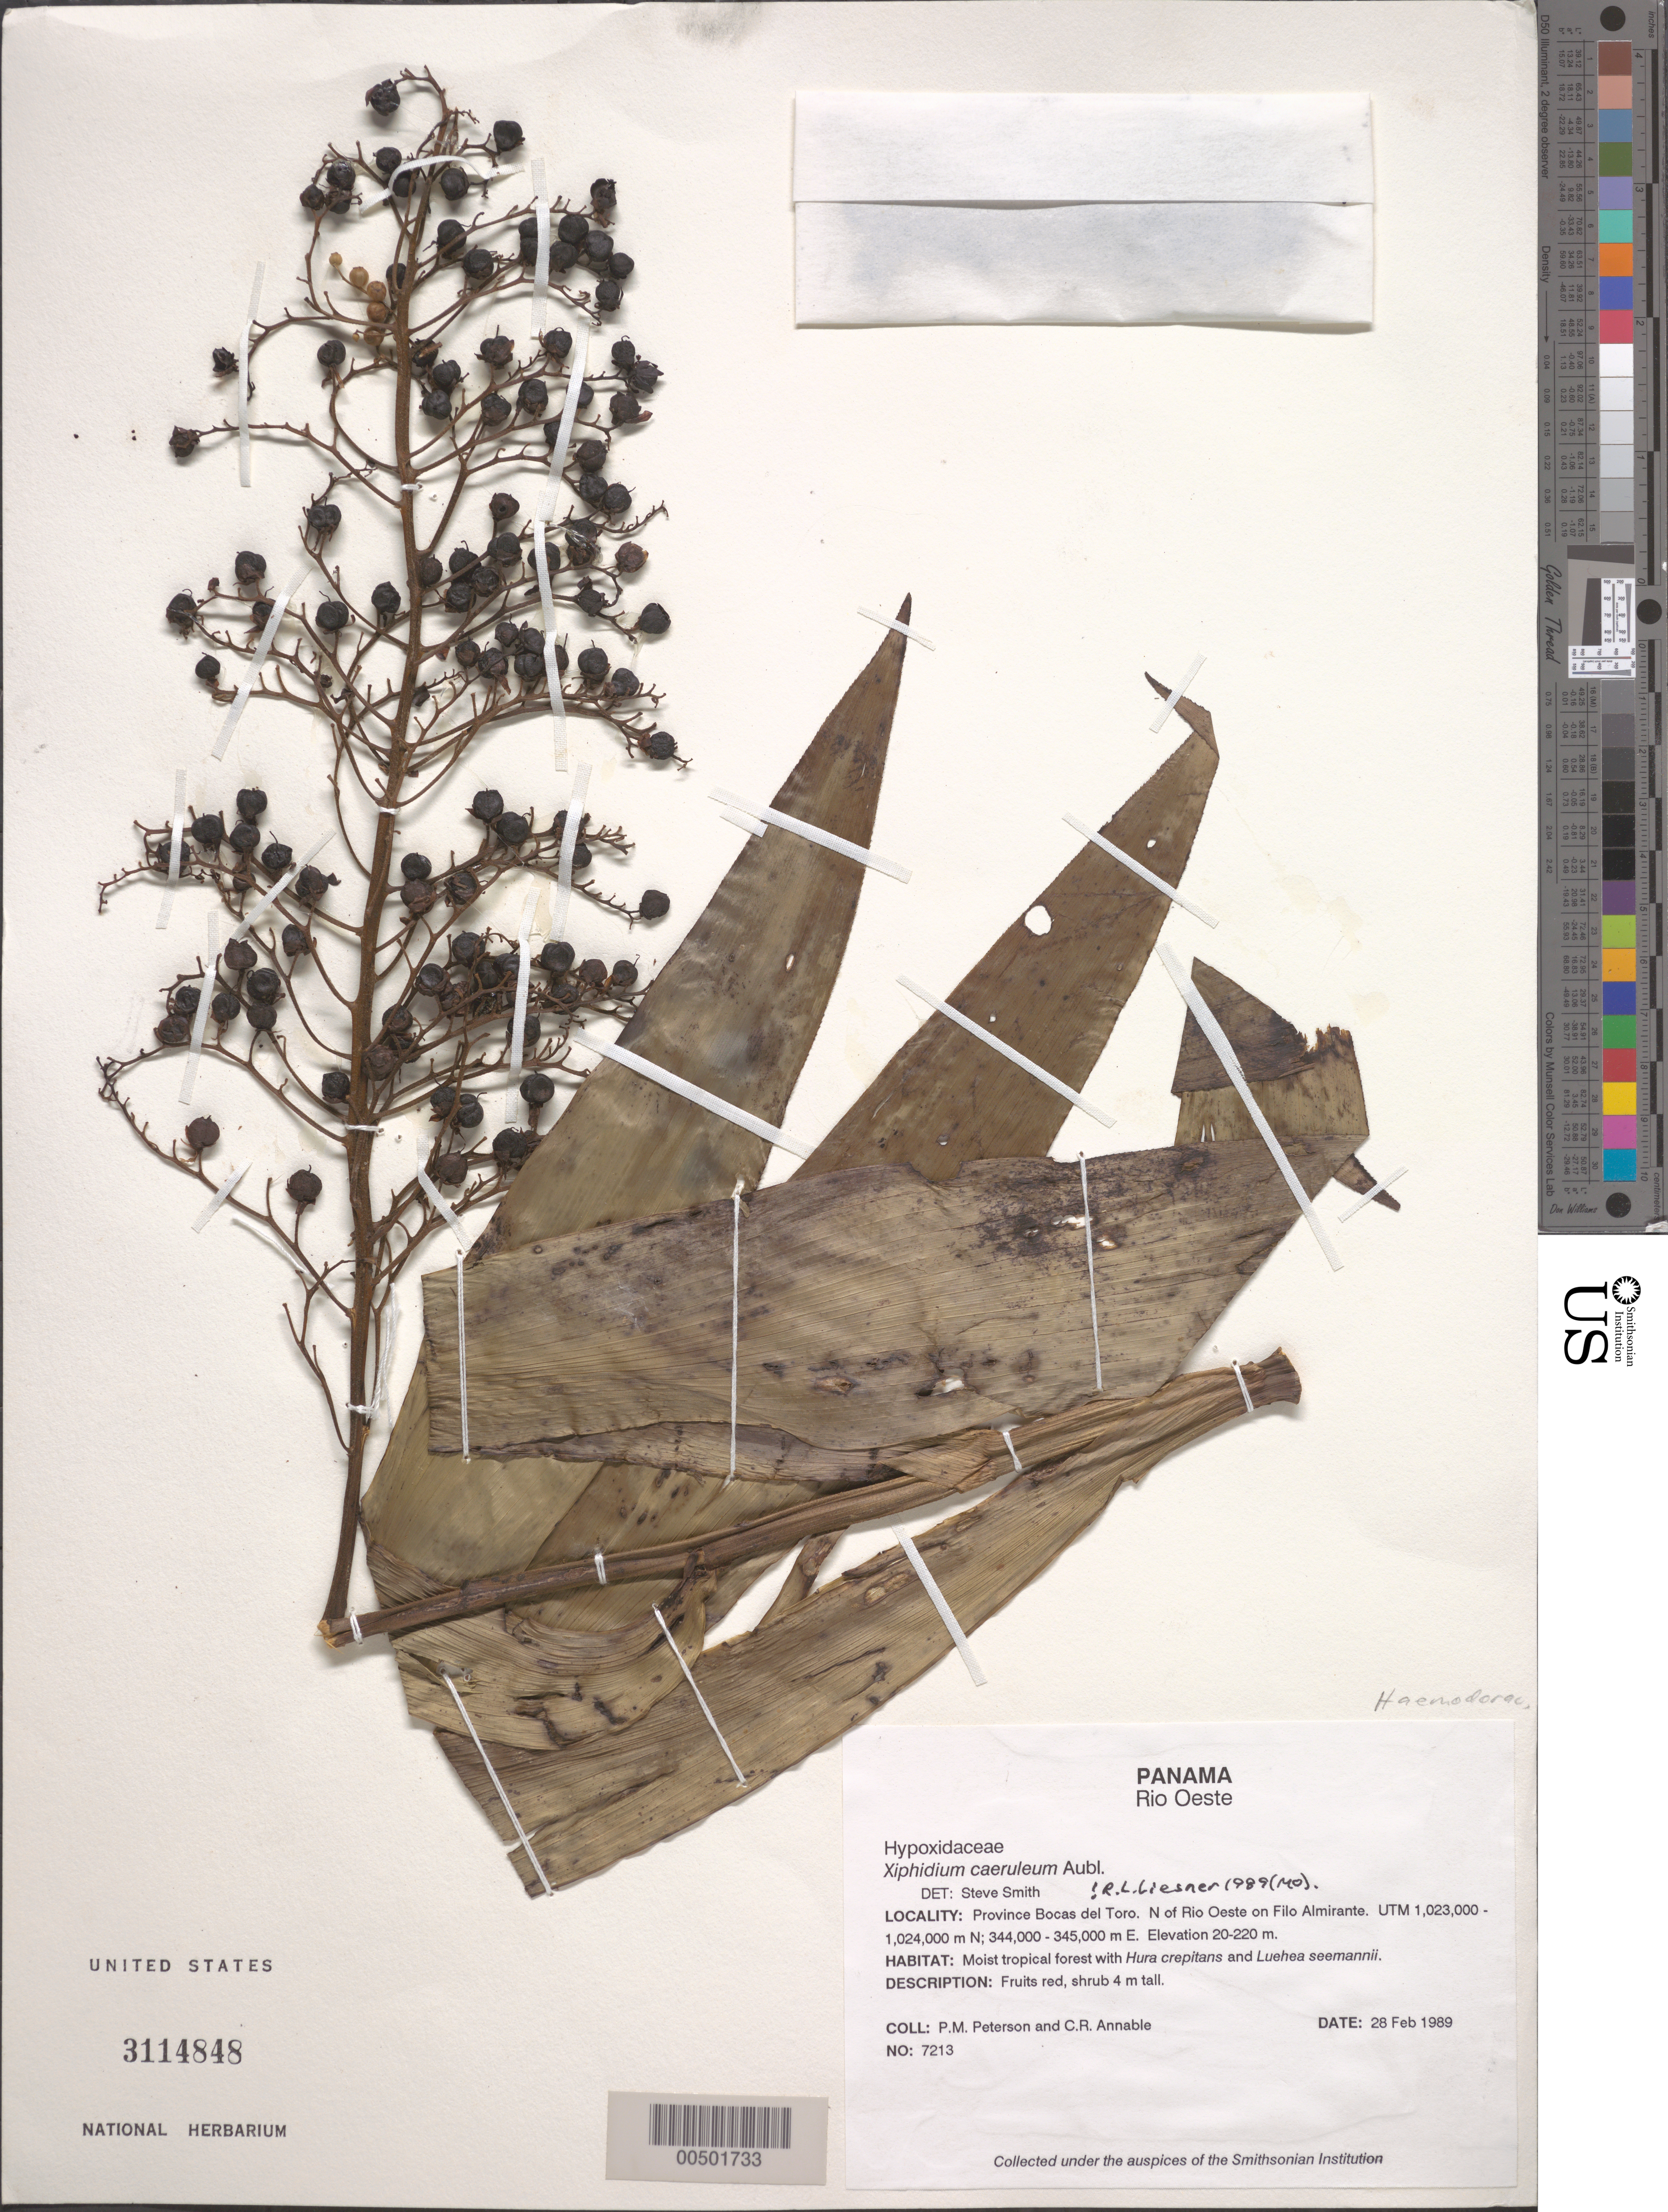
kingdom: Plantae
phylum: Tracheophyta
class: Liliopsida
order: Commelinales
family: Haemodoraceae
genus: Xiphidium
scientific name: Xiphidium caeruleum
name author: Aubl.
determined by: Liesner, R. L.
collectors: P. M. Peterson & C. R. Annable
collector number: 07213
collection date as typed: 28 Feb 1989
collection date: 1989-02-28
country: Panama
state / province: Bocas del Toro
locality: N of Rio Oeste on Filo Almirante.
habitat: Moist tropical forest with Hura crepitans and Luehea seemannii.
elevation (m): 20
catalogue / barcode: US 3114848